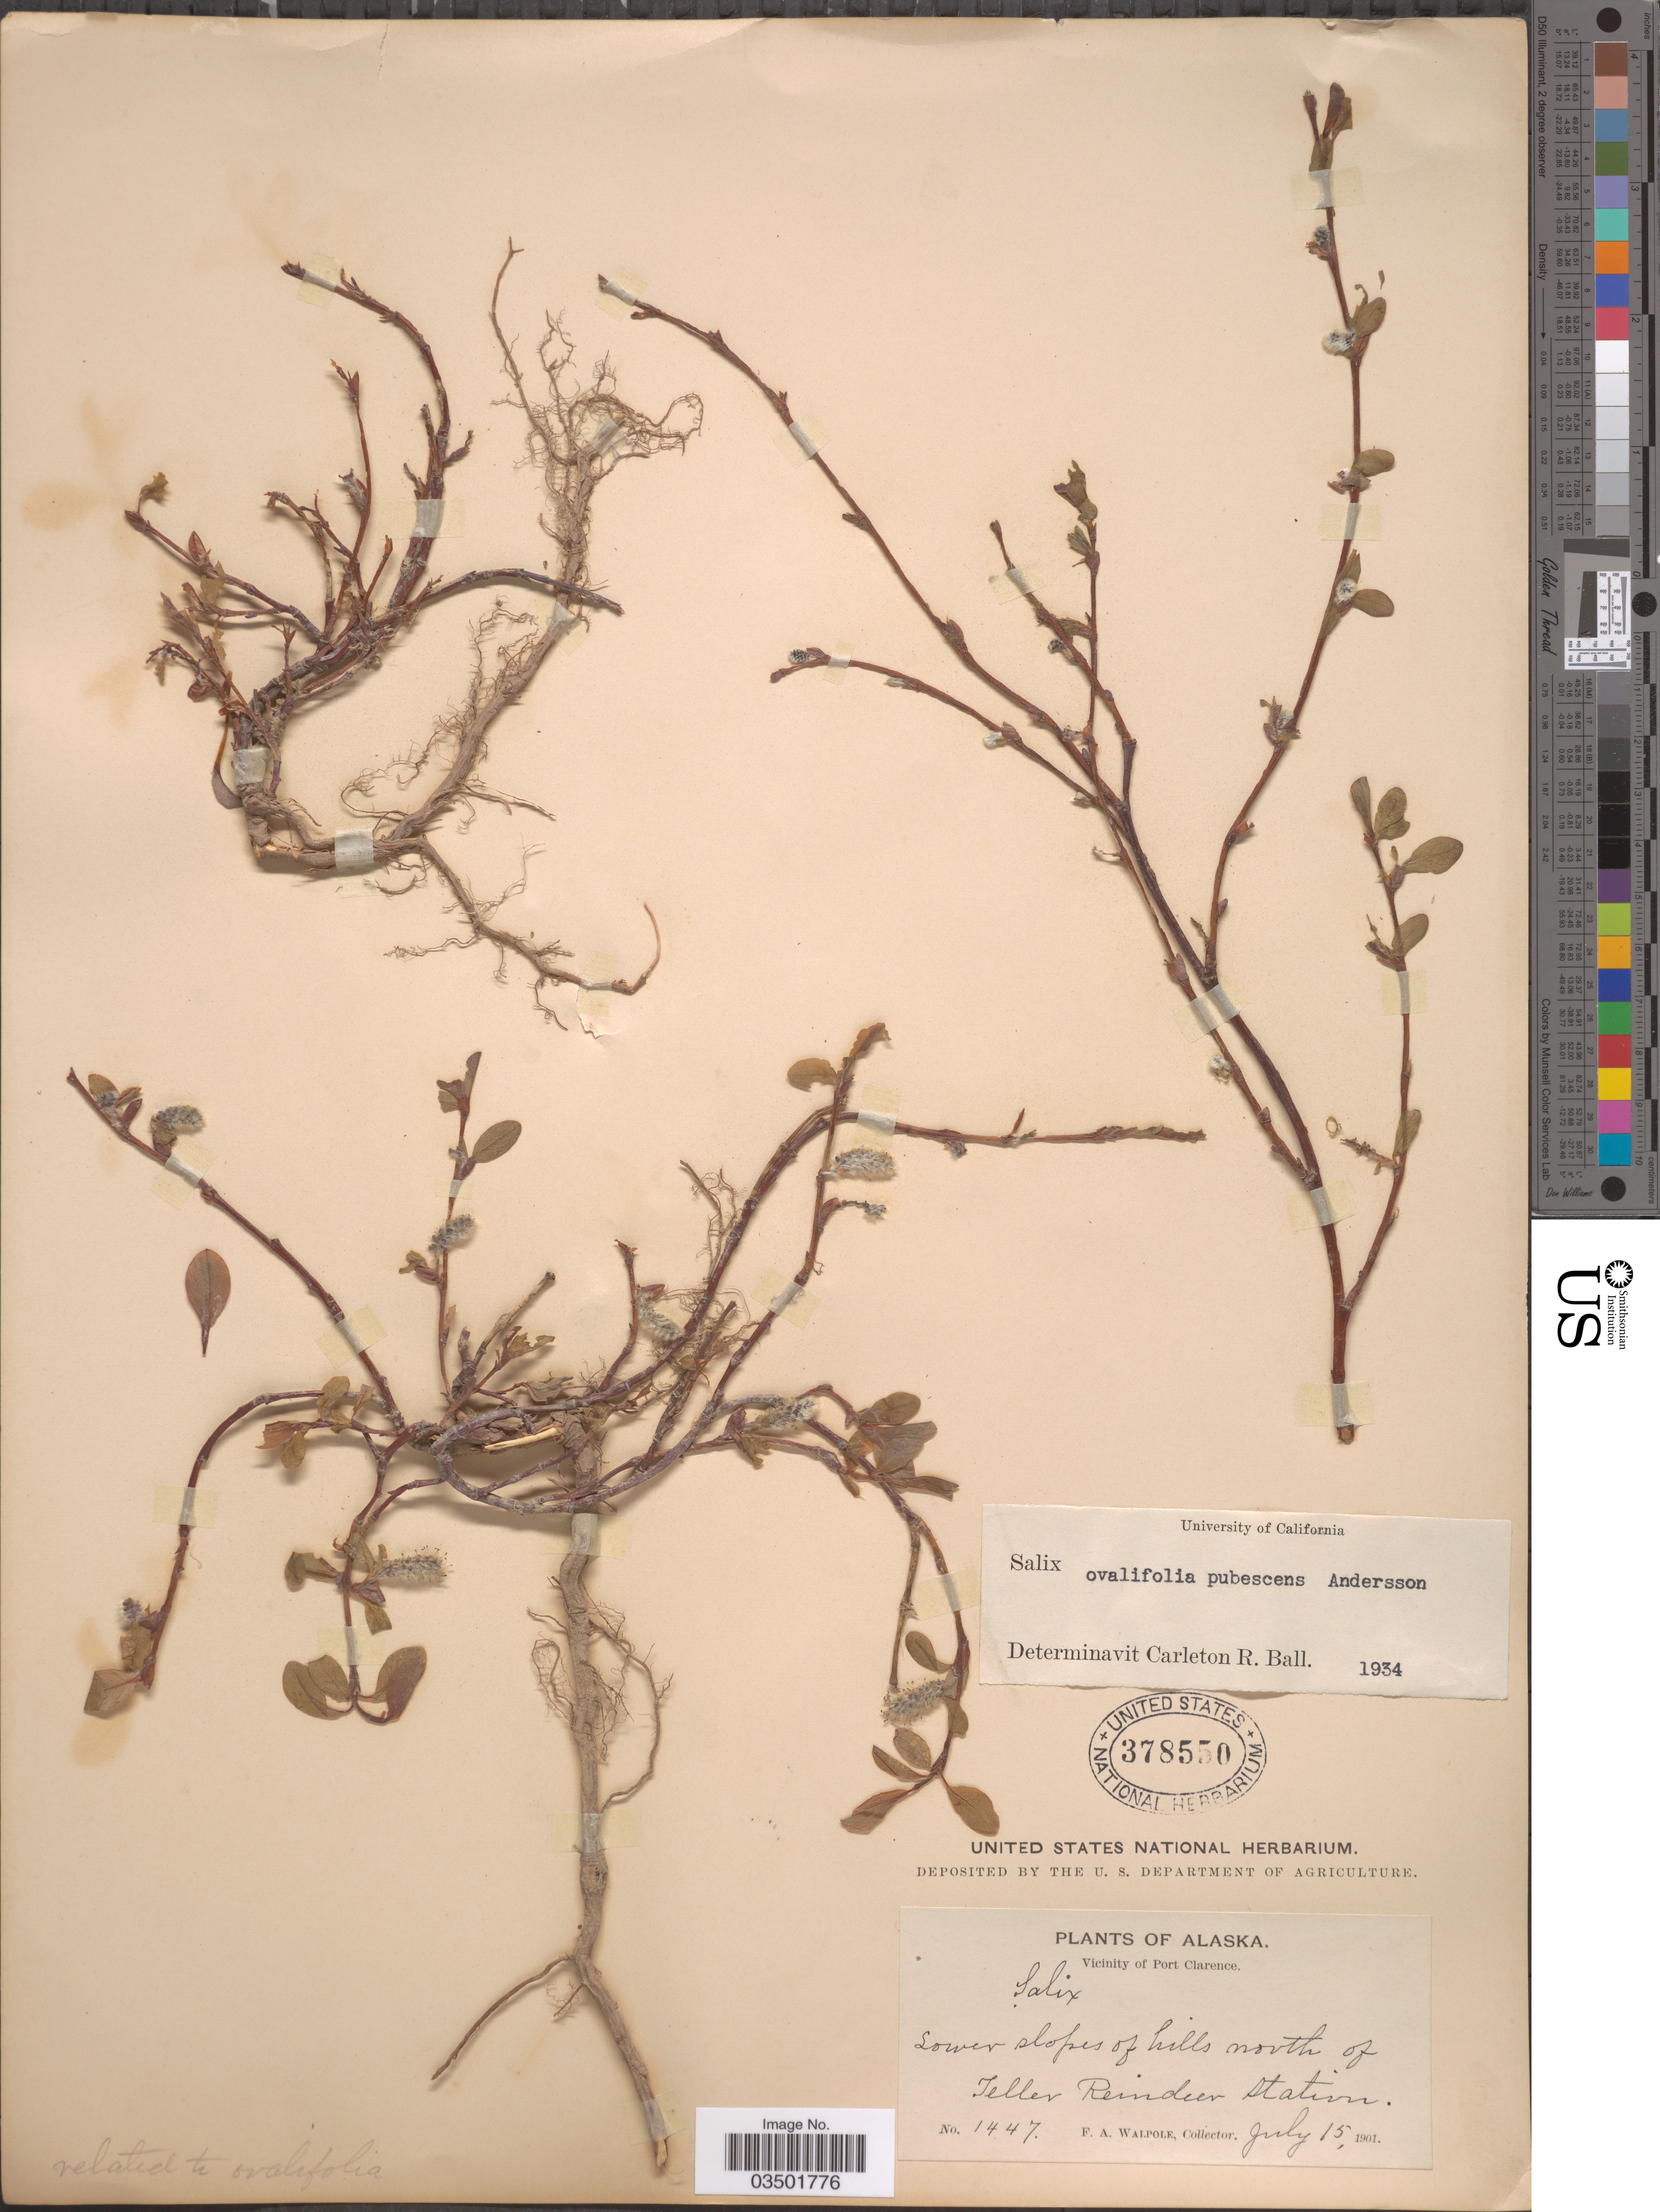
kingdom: Plantae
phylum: Tracheophyta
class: Magnoliopsida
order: Malpighiales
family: Salicaceae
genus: Salix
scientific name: Salix ovalifolia var. pubescens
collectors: F. Walpole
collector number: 1447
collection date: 1901-07-15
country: United States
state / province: Alaska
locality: Vicinity of Port Clarence. Lower slopes of hills north of Teller Reindeer Station.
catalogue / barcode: US 378550